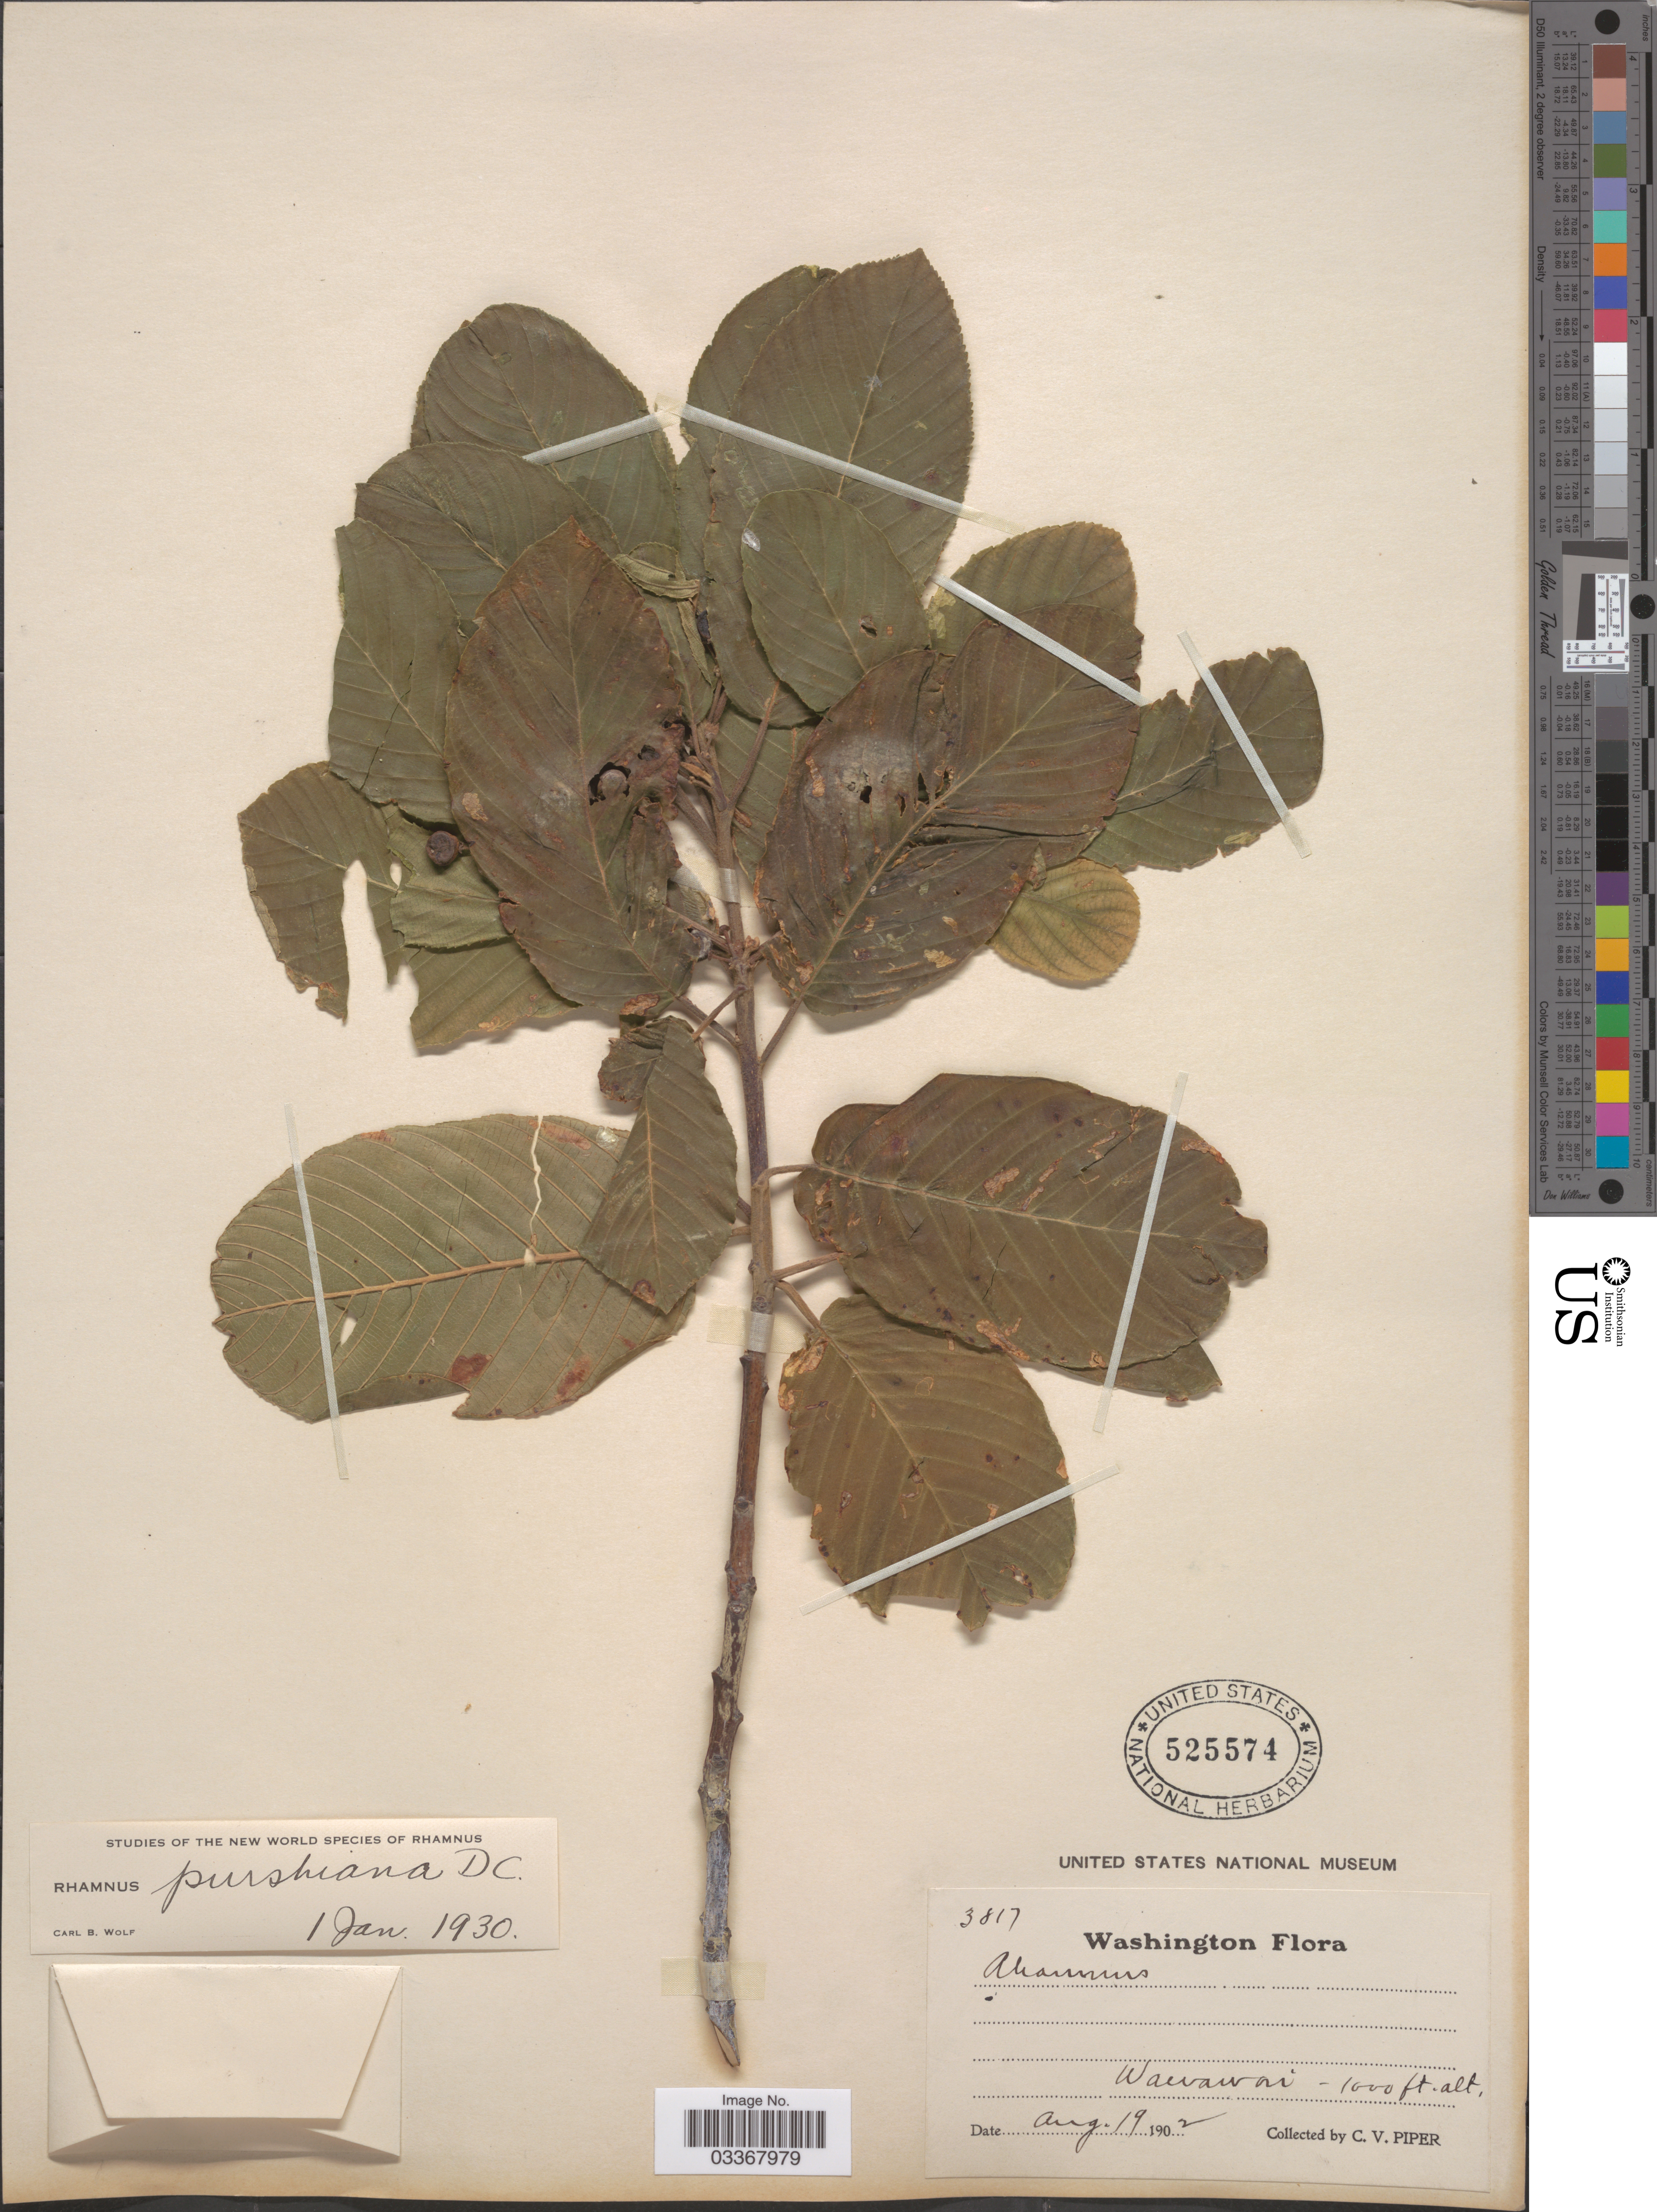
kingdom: Plantae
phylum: Tracheophyta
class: Magnoliopsida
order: Rosales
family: Rhamnaceae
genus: Frangula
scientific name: Frangula purshiana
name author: (DC.) A. Gray ex J.G. Cooper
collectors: C. V. Piper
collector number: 3817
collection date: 1902-08-19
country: United States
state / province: Washington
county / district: Whitman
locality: Wawawai.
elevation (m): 305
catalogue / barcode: US 525574